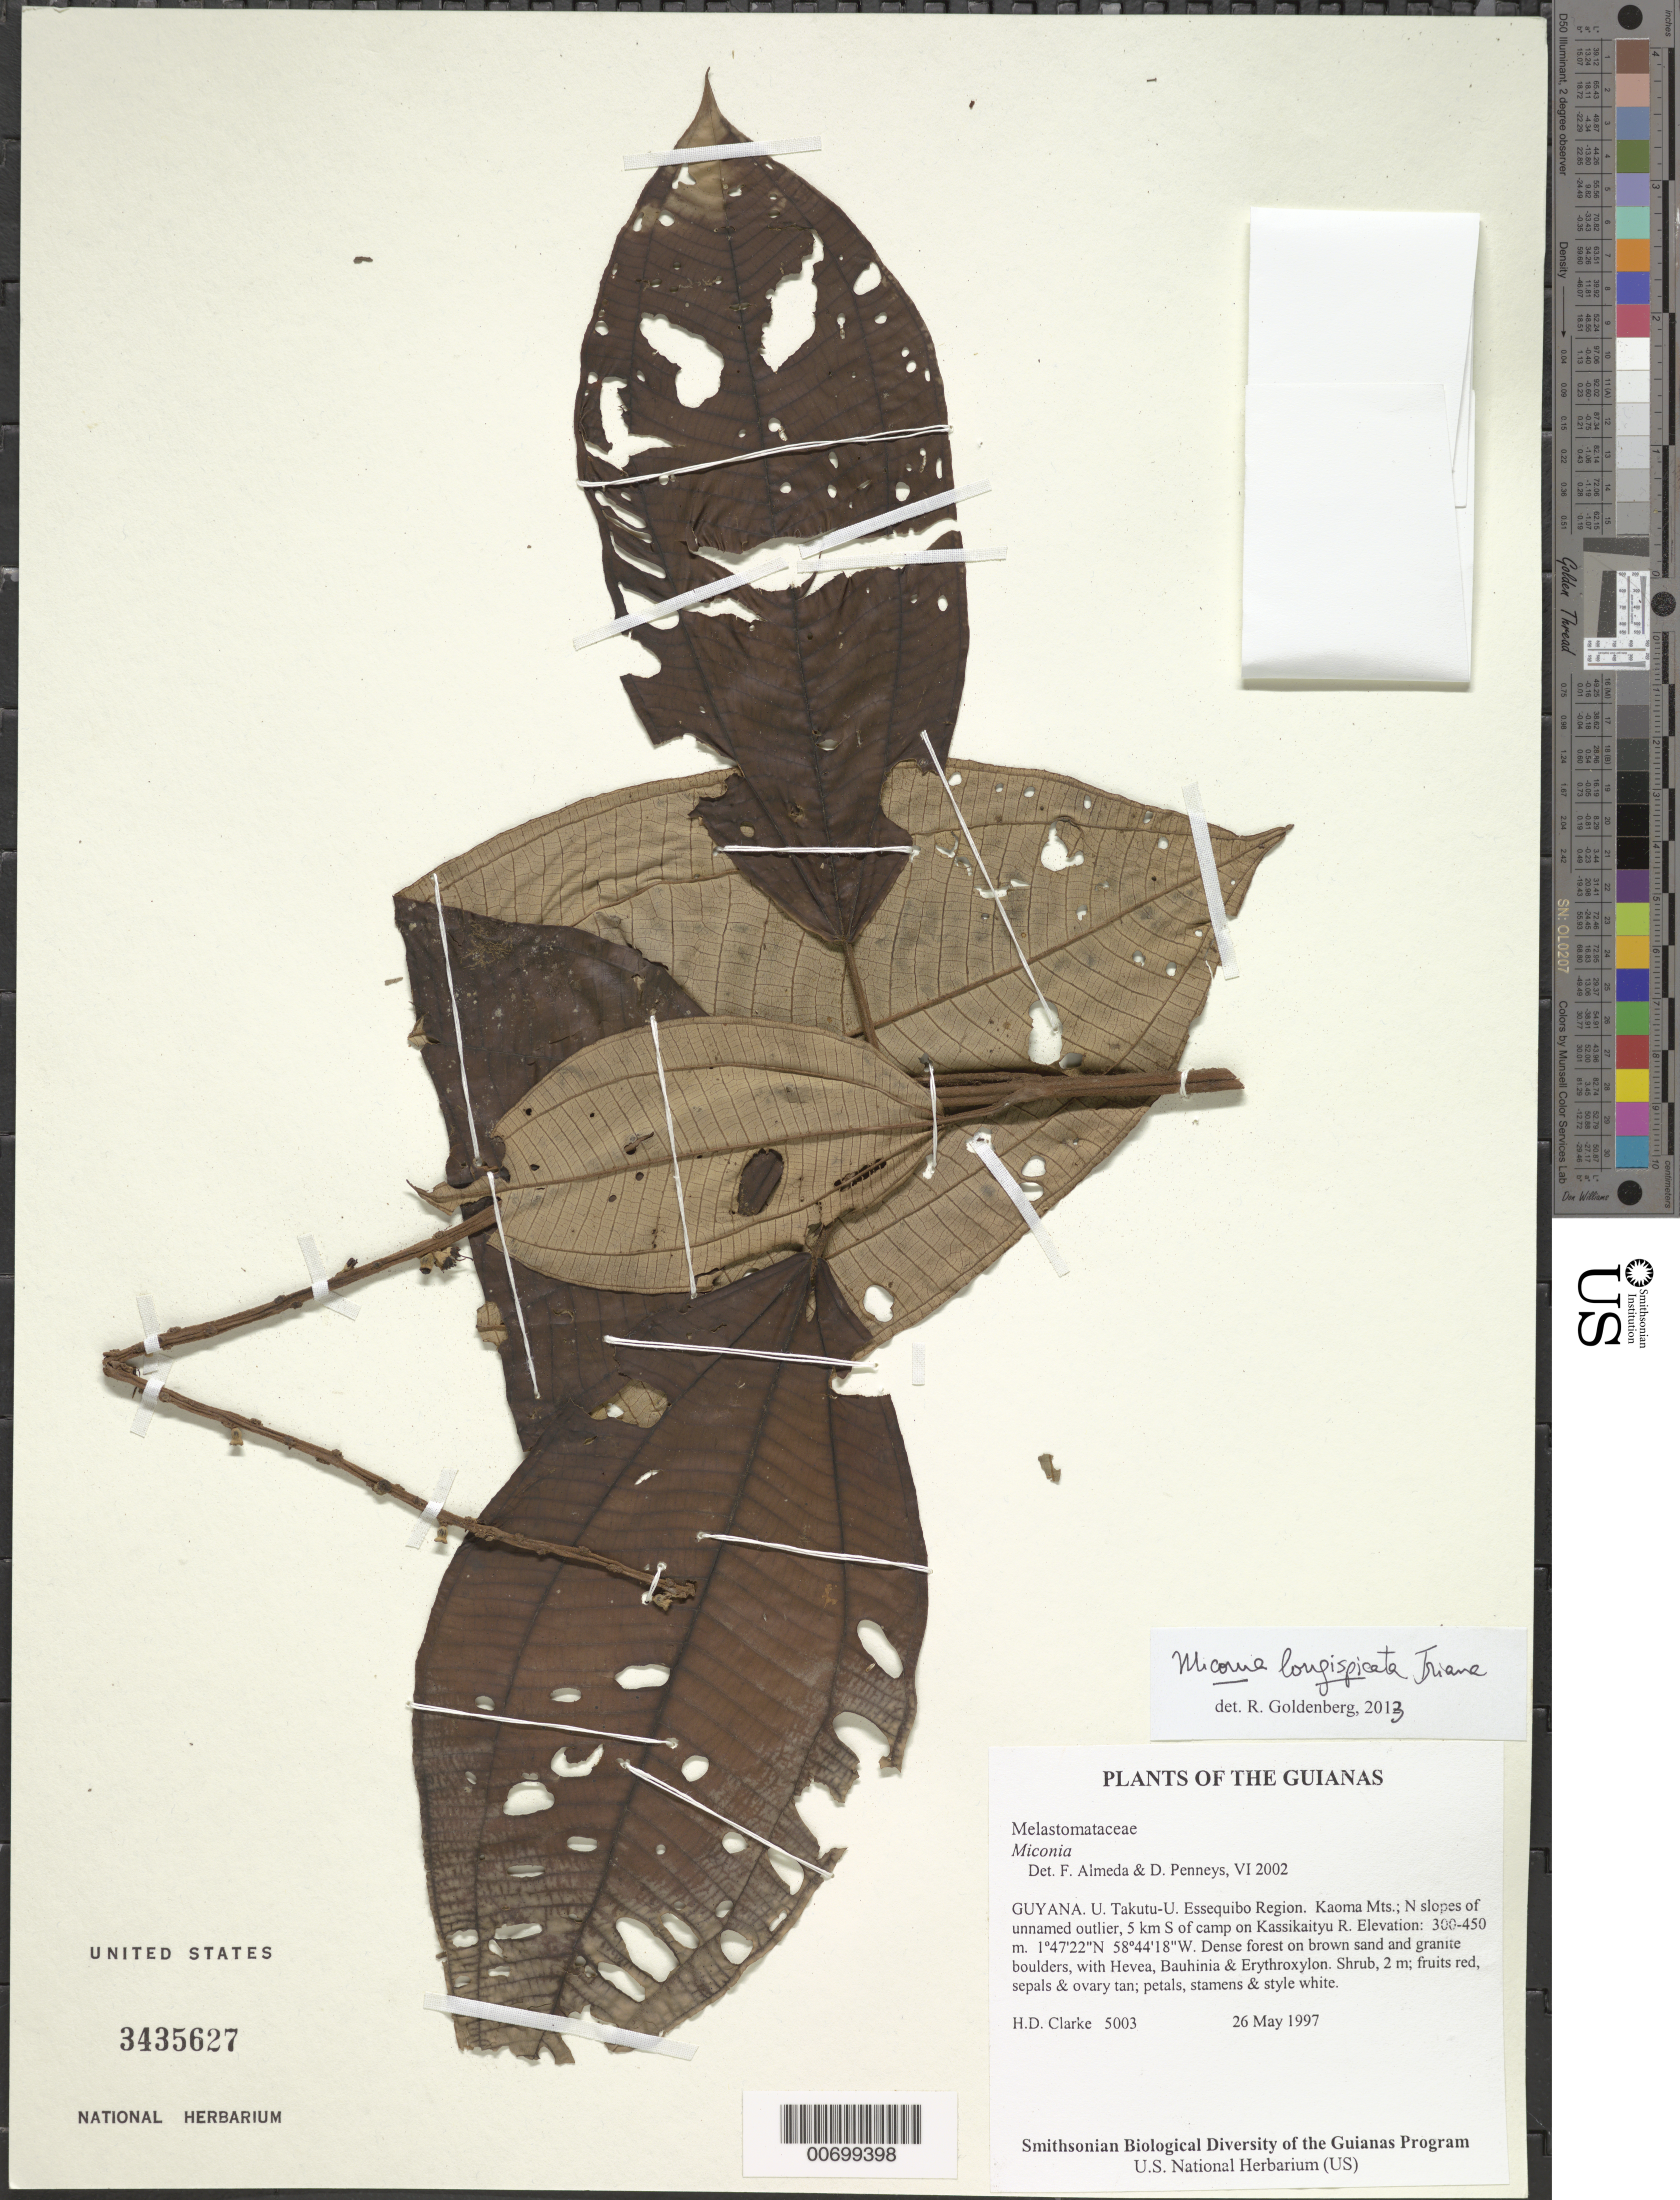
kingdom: Plantae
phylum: Tracheophyta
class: Magnoliopsida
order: Myrtales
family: Melastomataceae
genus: Miconia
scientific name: Miconia sp.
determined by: Almeda, F.; Penneys, D. S.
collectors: H. D. Clarke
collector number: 5003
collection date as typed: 26 May 1997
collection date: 1997-05-26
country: Guyana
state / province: U. Takutu-U. Essequibo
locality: Kaoma Mts.; N slopes of unnamed outlier, 5 km S of camp on Kassikaityu R.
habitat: Dense forest on brown sand and granite boulders, with Hevea, Bauhinia & Erythroxylum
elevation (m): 300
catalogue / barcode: US 3435627